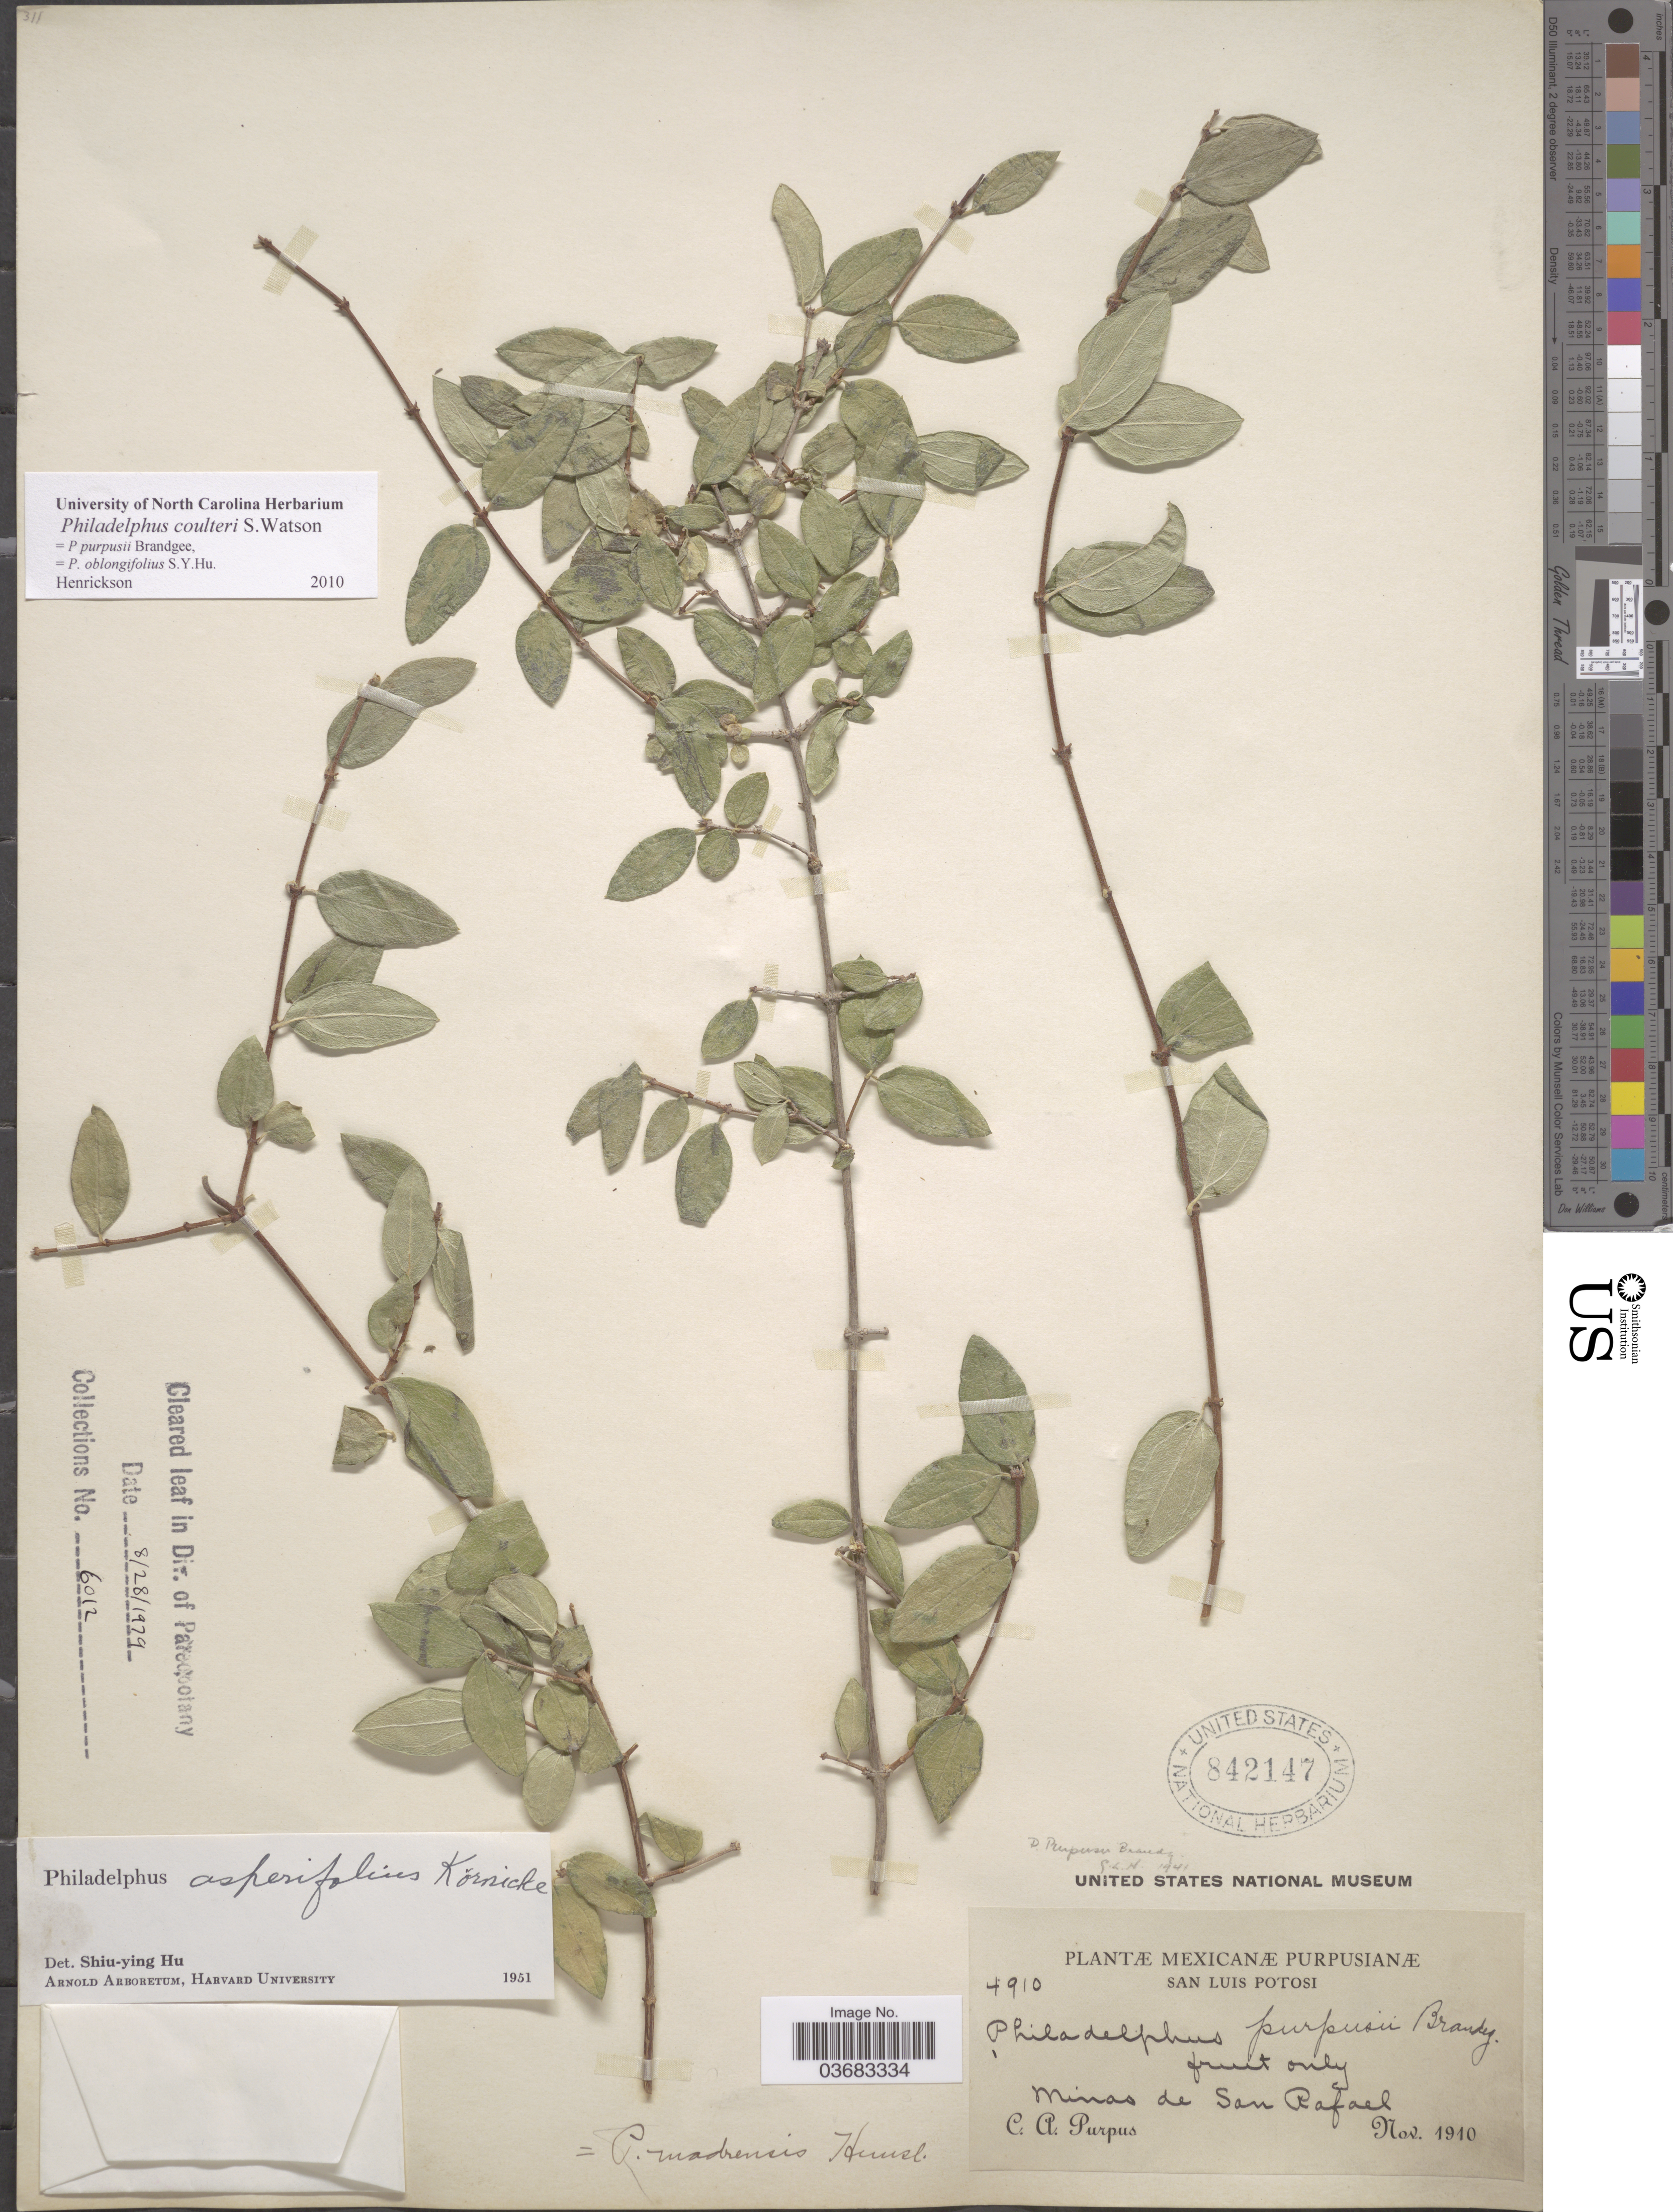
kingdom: Plantae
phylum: Tracheophyta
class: Magnoliopsida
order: Cornales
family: Hydrangeaceae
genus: Philadelphus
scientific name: Philadelphus coulteri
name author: S. Watson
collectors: C. A. Purpus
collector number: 4910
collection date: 1910-11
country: Mexico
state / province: San Luis Potosí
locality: Minas de San Rafael.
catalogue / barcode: US 842147